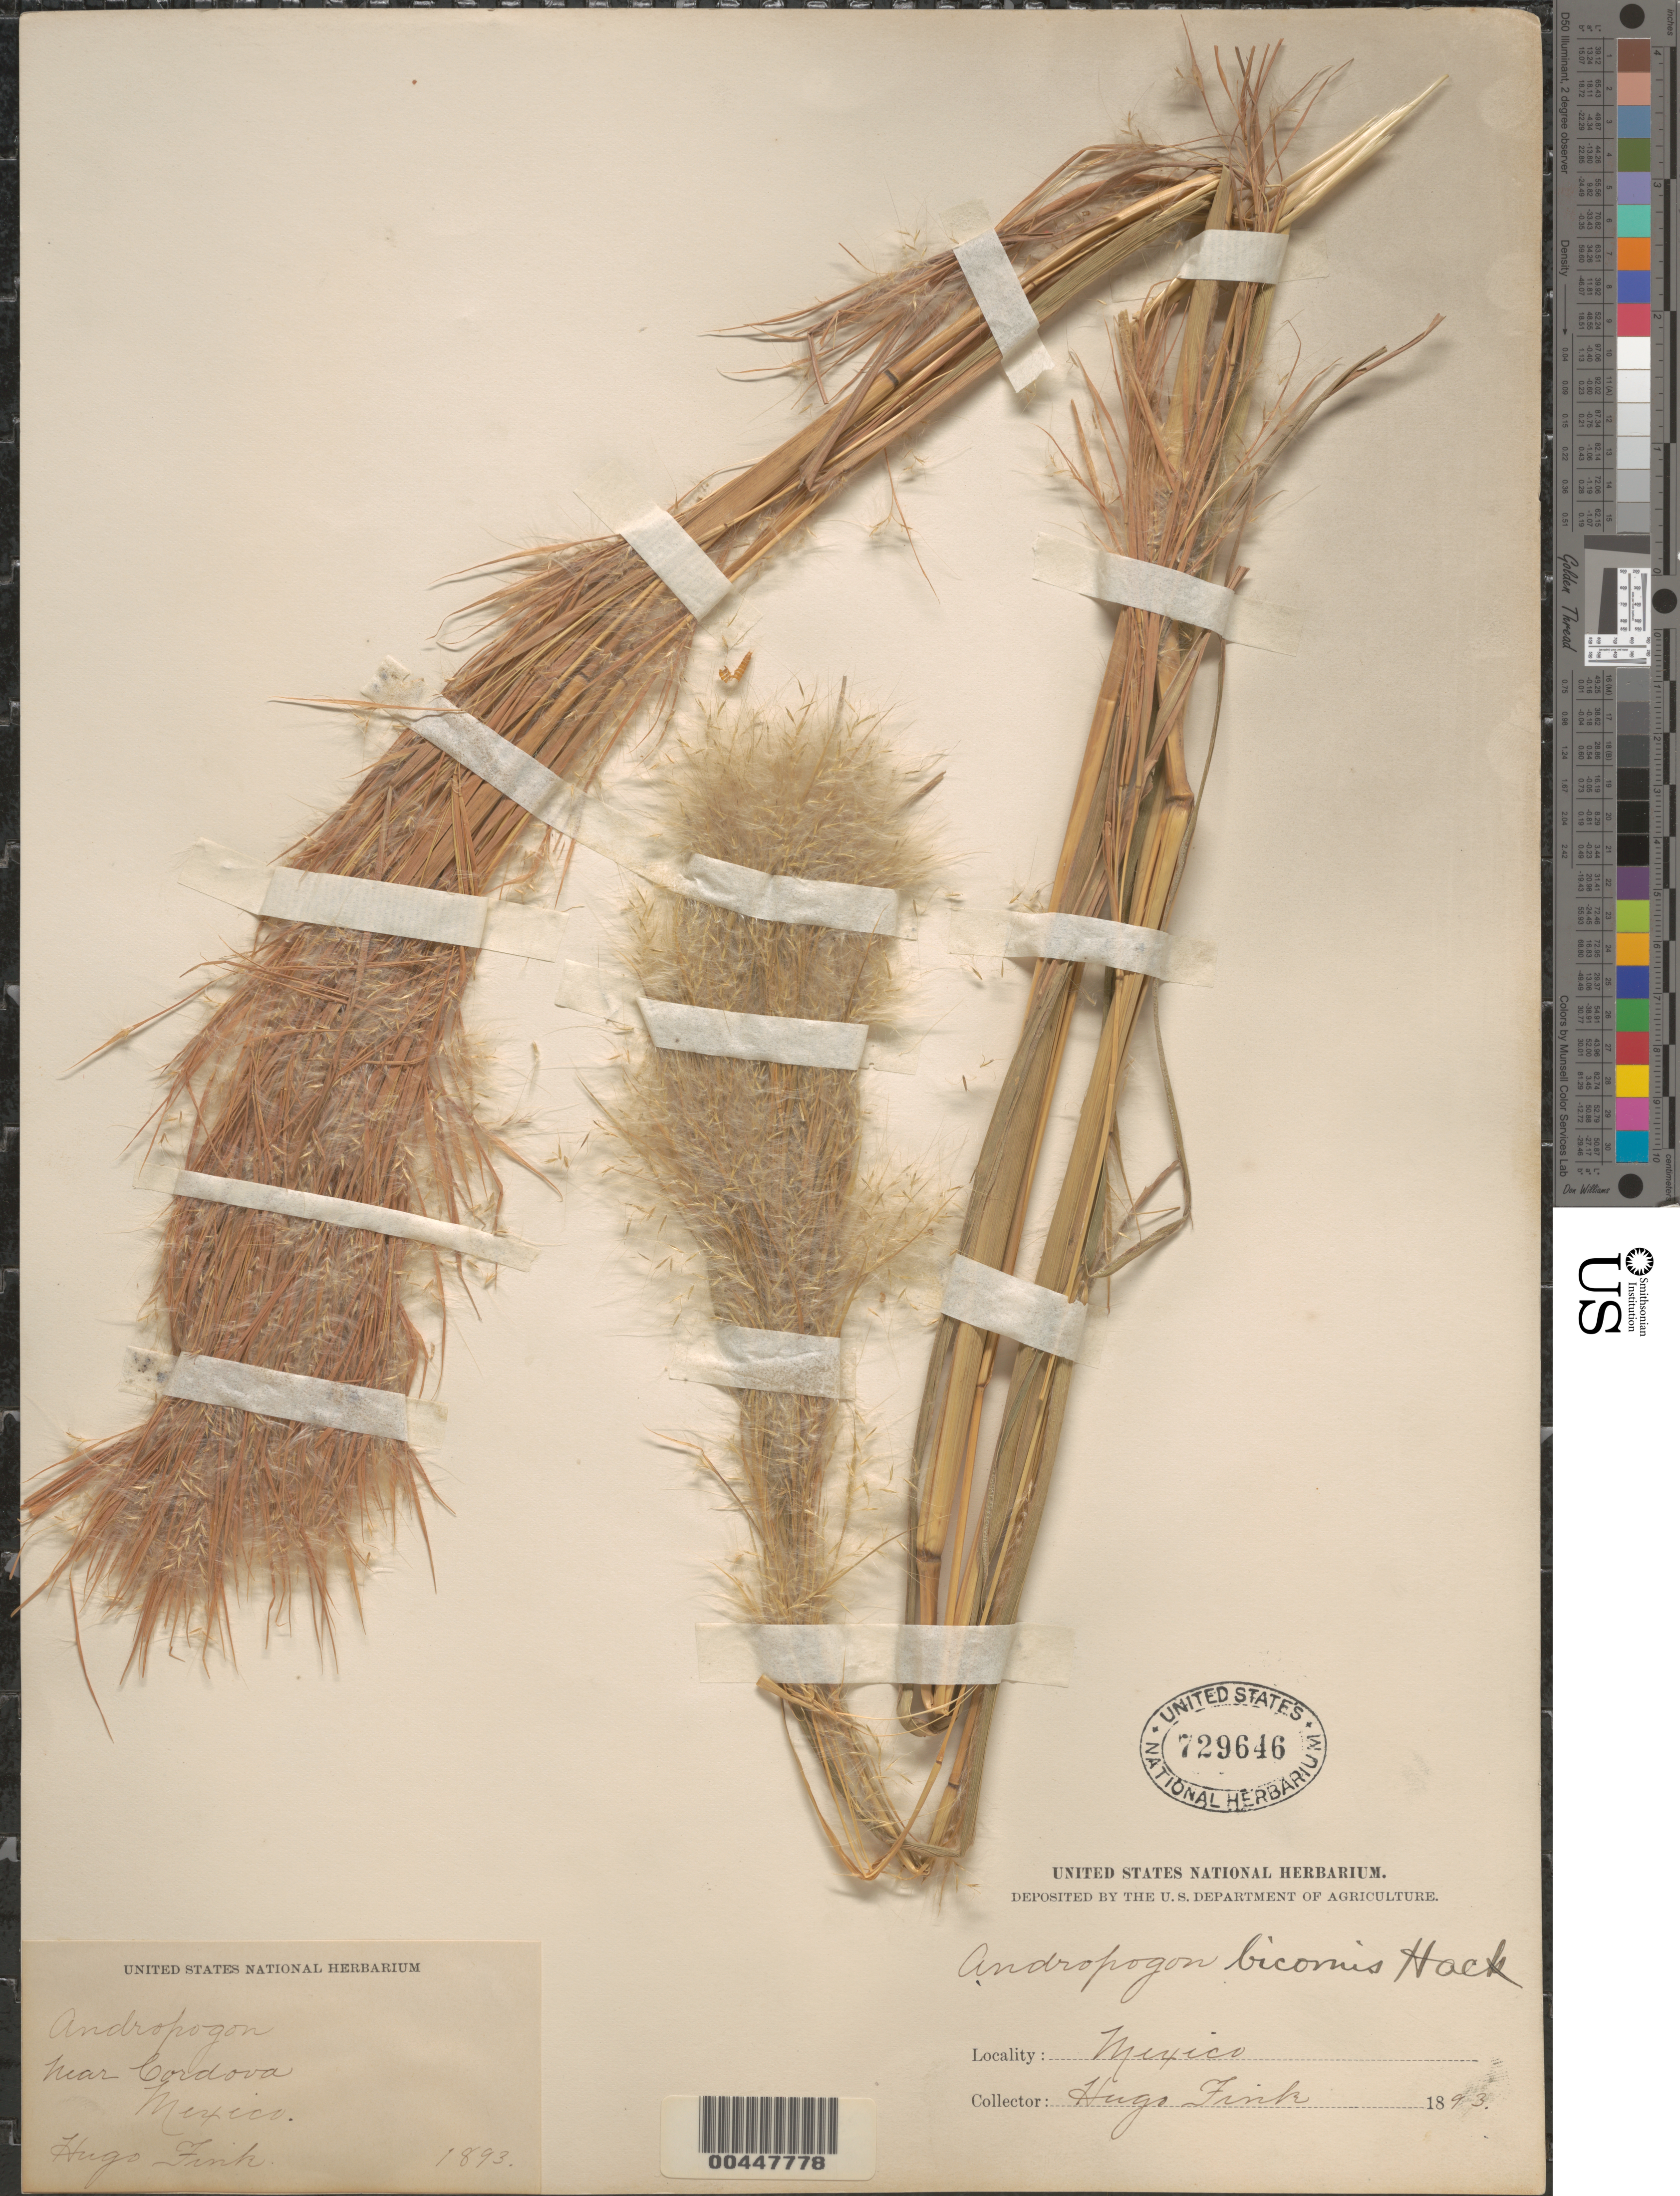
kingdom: Plantae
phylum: Tracheophyta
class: Liliopsida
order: Poales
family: Poaceae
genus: Andropogon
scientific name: Andropogon glomeratus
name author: (Walter) Britton, Stearns & Poggenb.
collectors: H. Fink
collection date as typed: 1893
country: Mexico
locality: Near Cordova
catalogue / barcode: US 729646